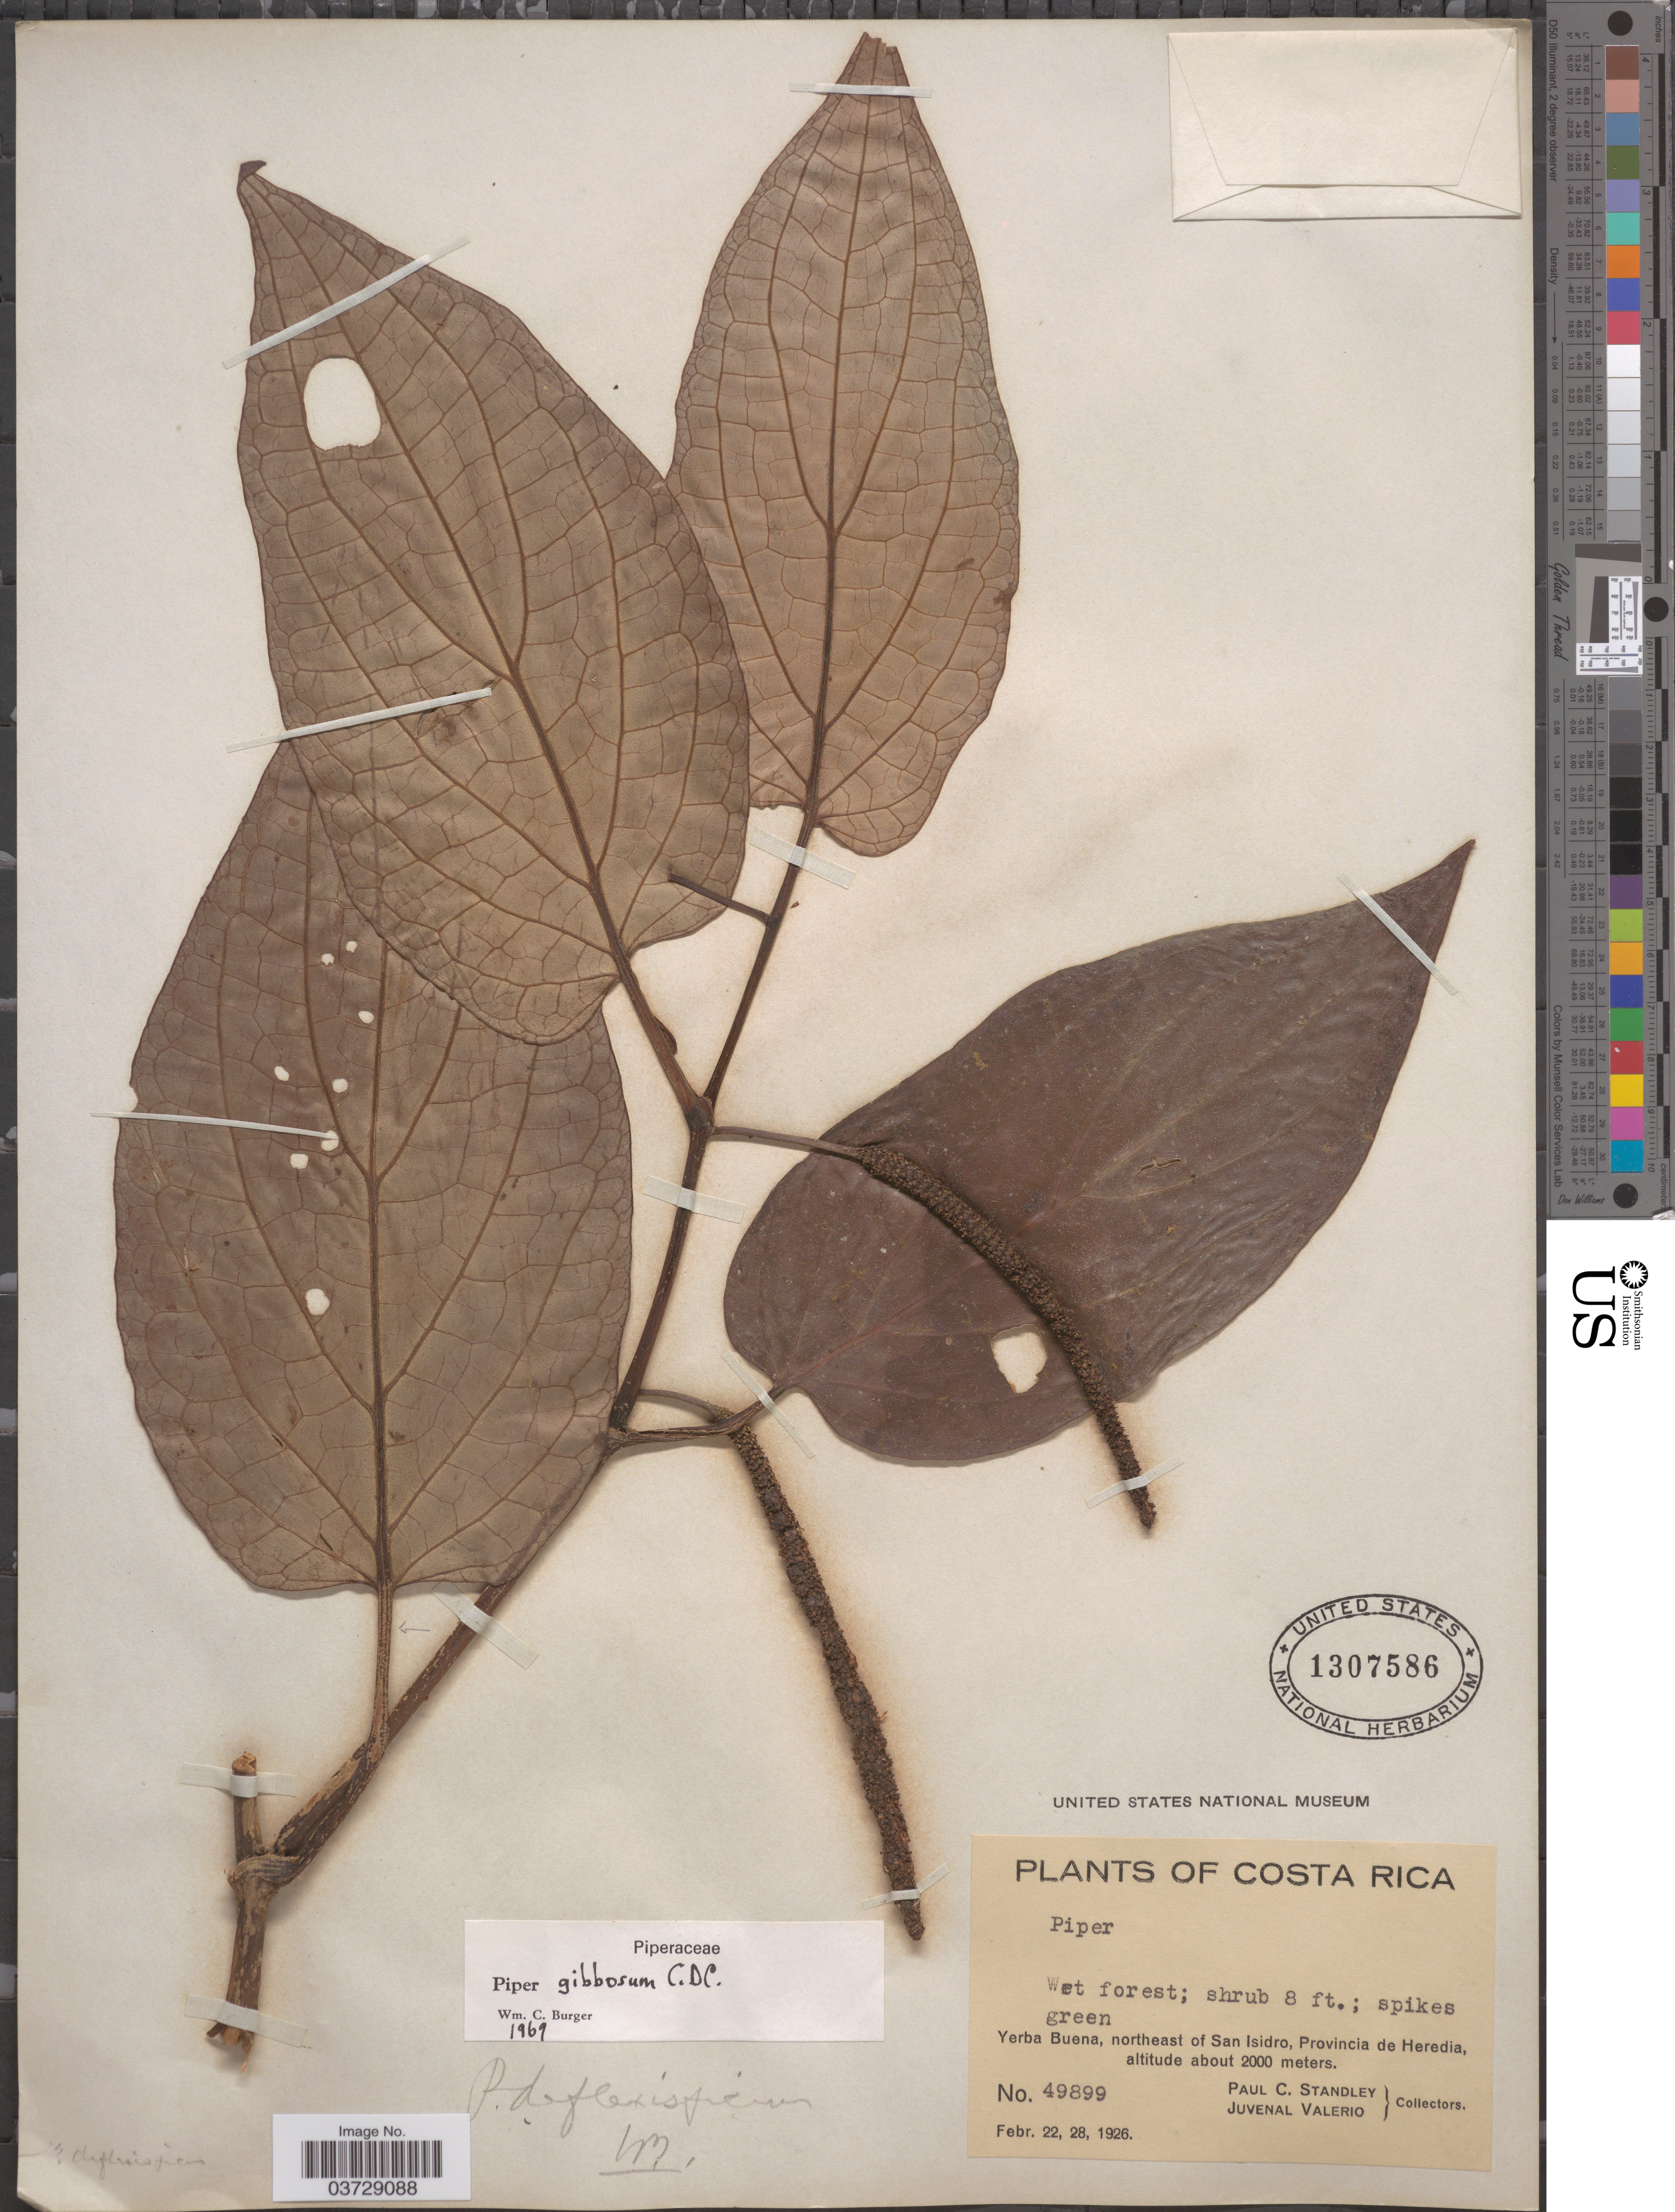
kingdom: Plantae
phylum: Tracheophyta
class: Magnoliopsida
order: Piperales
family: Piperaceae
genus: Piper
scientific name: Piper gibbosum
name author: C. DC.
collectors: P. C. Standley & J. Valerio R.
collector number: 49899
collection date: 1926-02-22/1926-02-28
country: Costa Rica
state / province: Heredia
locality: Yerba Buena, northeast of San Isidro.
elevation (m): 2000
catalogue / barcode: US 1307586